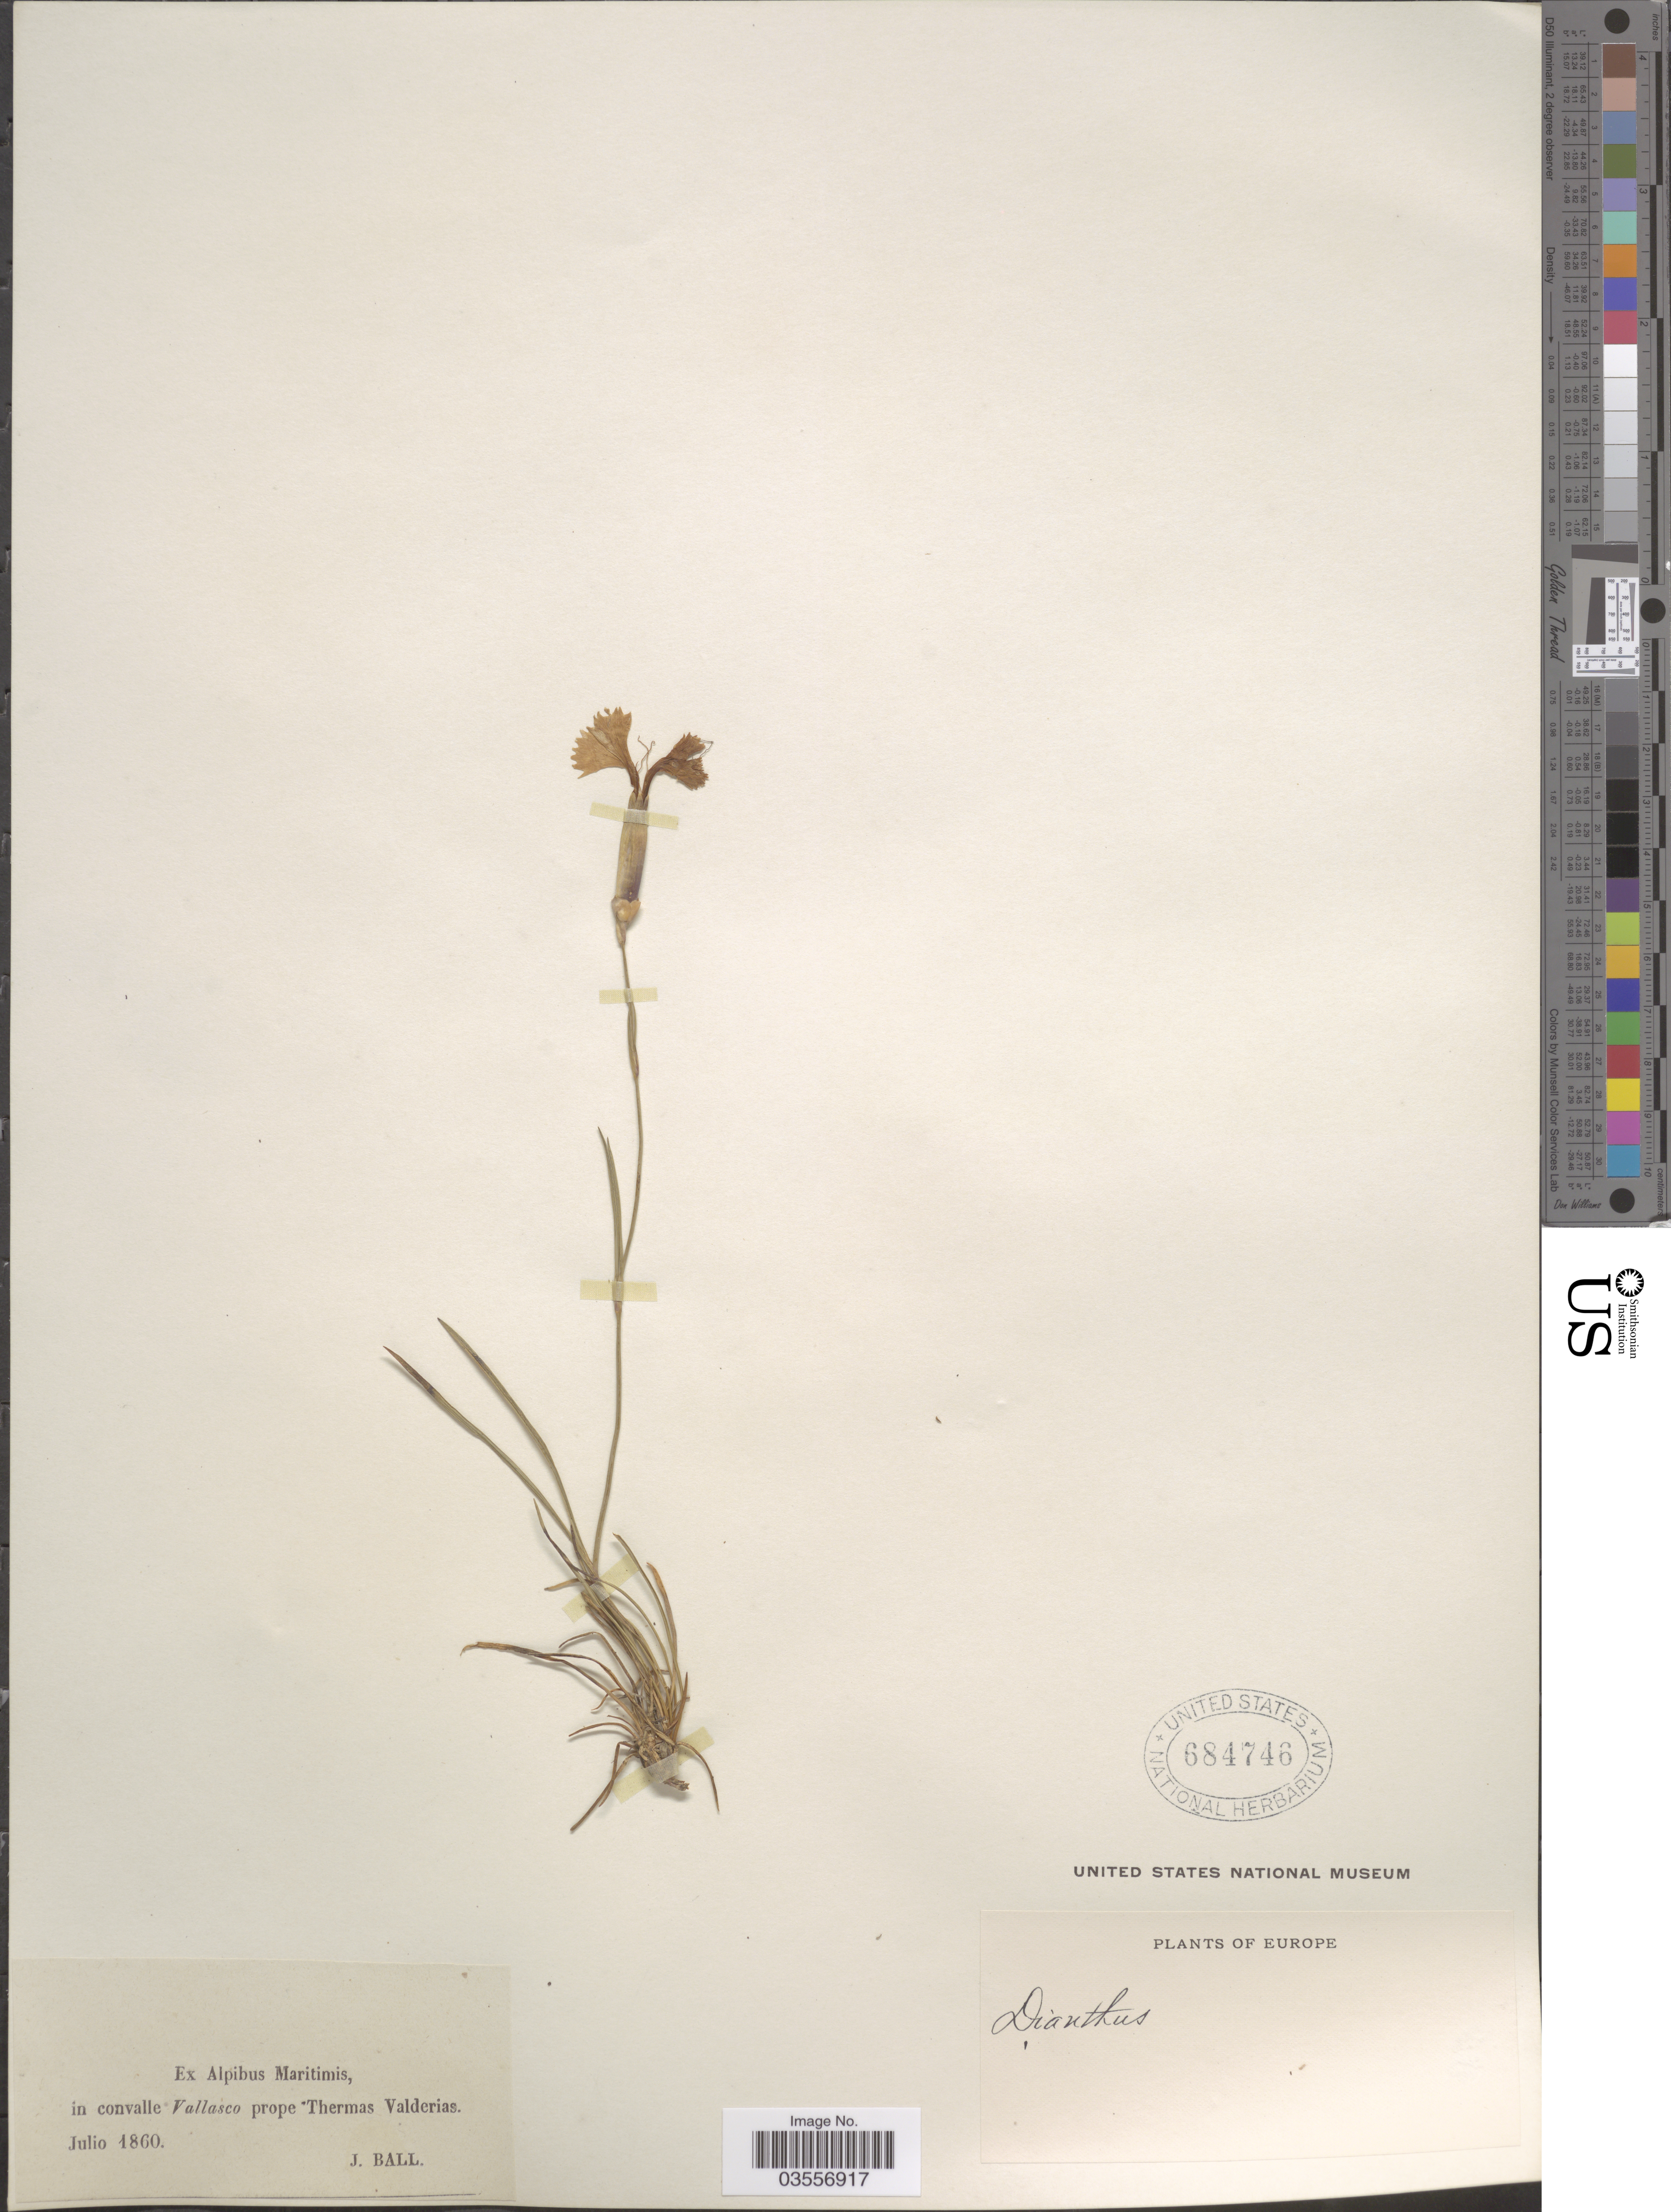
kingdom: Plantae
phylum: Tracheophyta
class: Magnoliopsida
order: Caryophyllales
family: Caryophyllaceae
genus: Dianthus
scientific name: Dianthus sp.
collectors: J. Ball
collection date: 1860-07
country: Italy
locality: Ex Alpibus Maritimis, in convalle Vallasco prope Thermas Valderias. Europe.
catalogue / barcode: US 684746